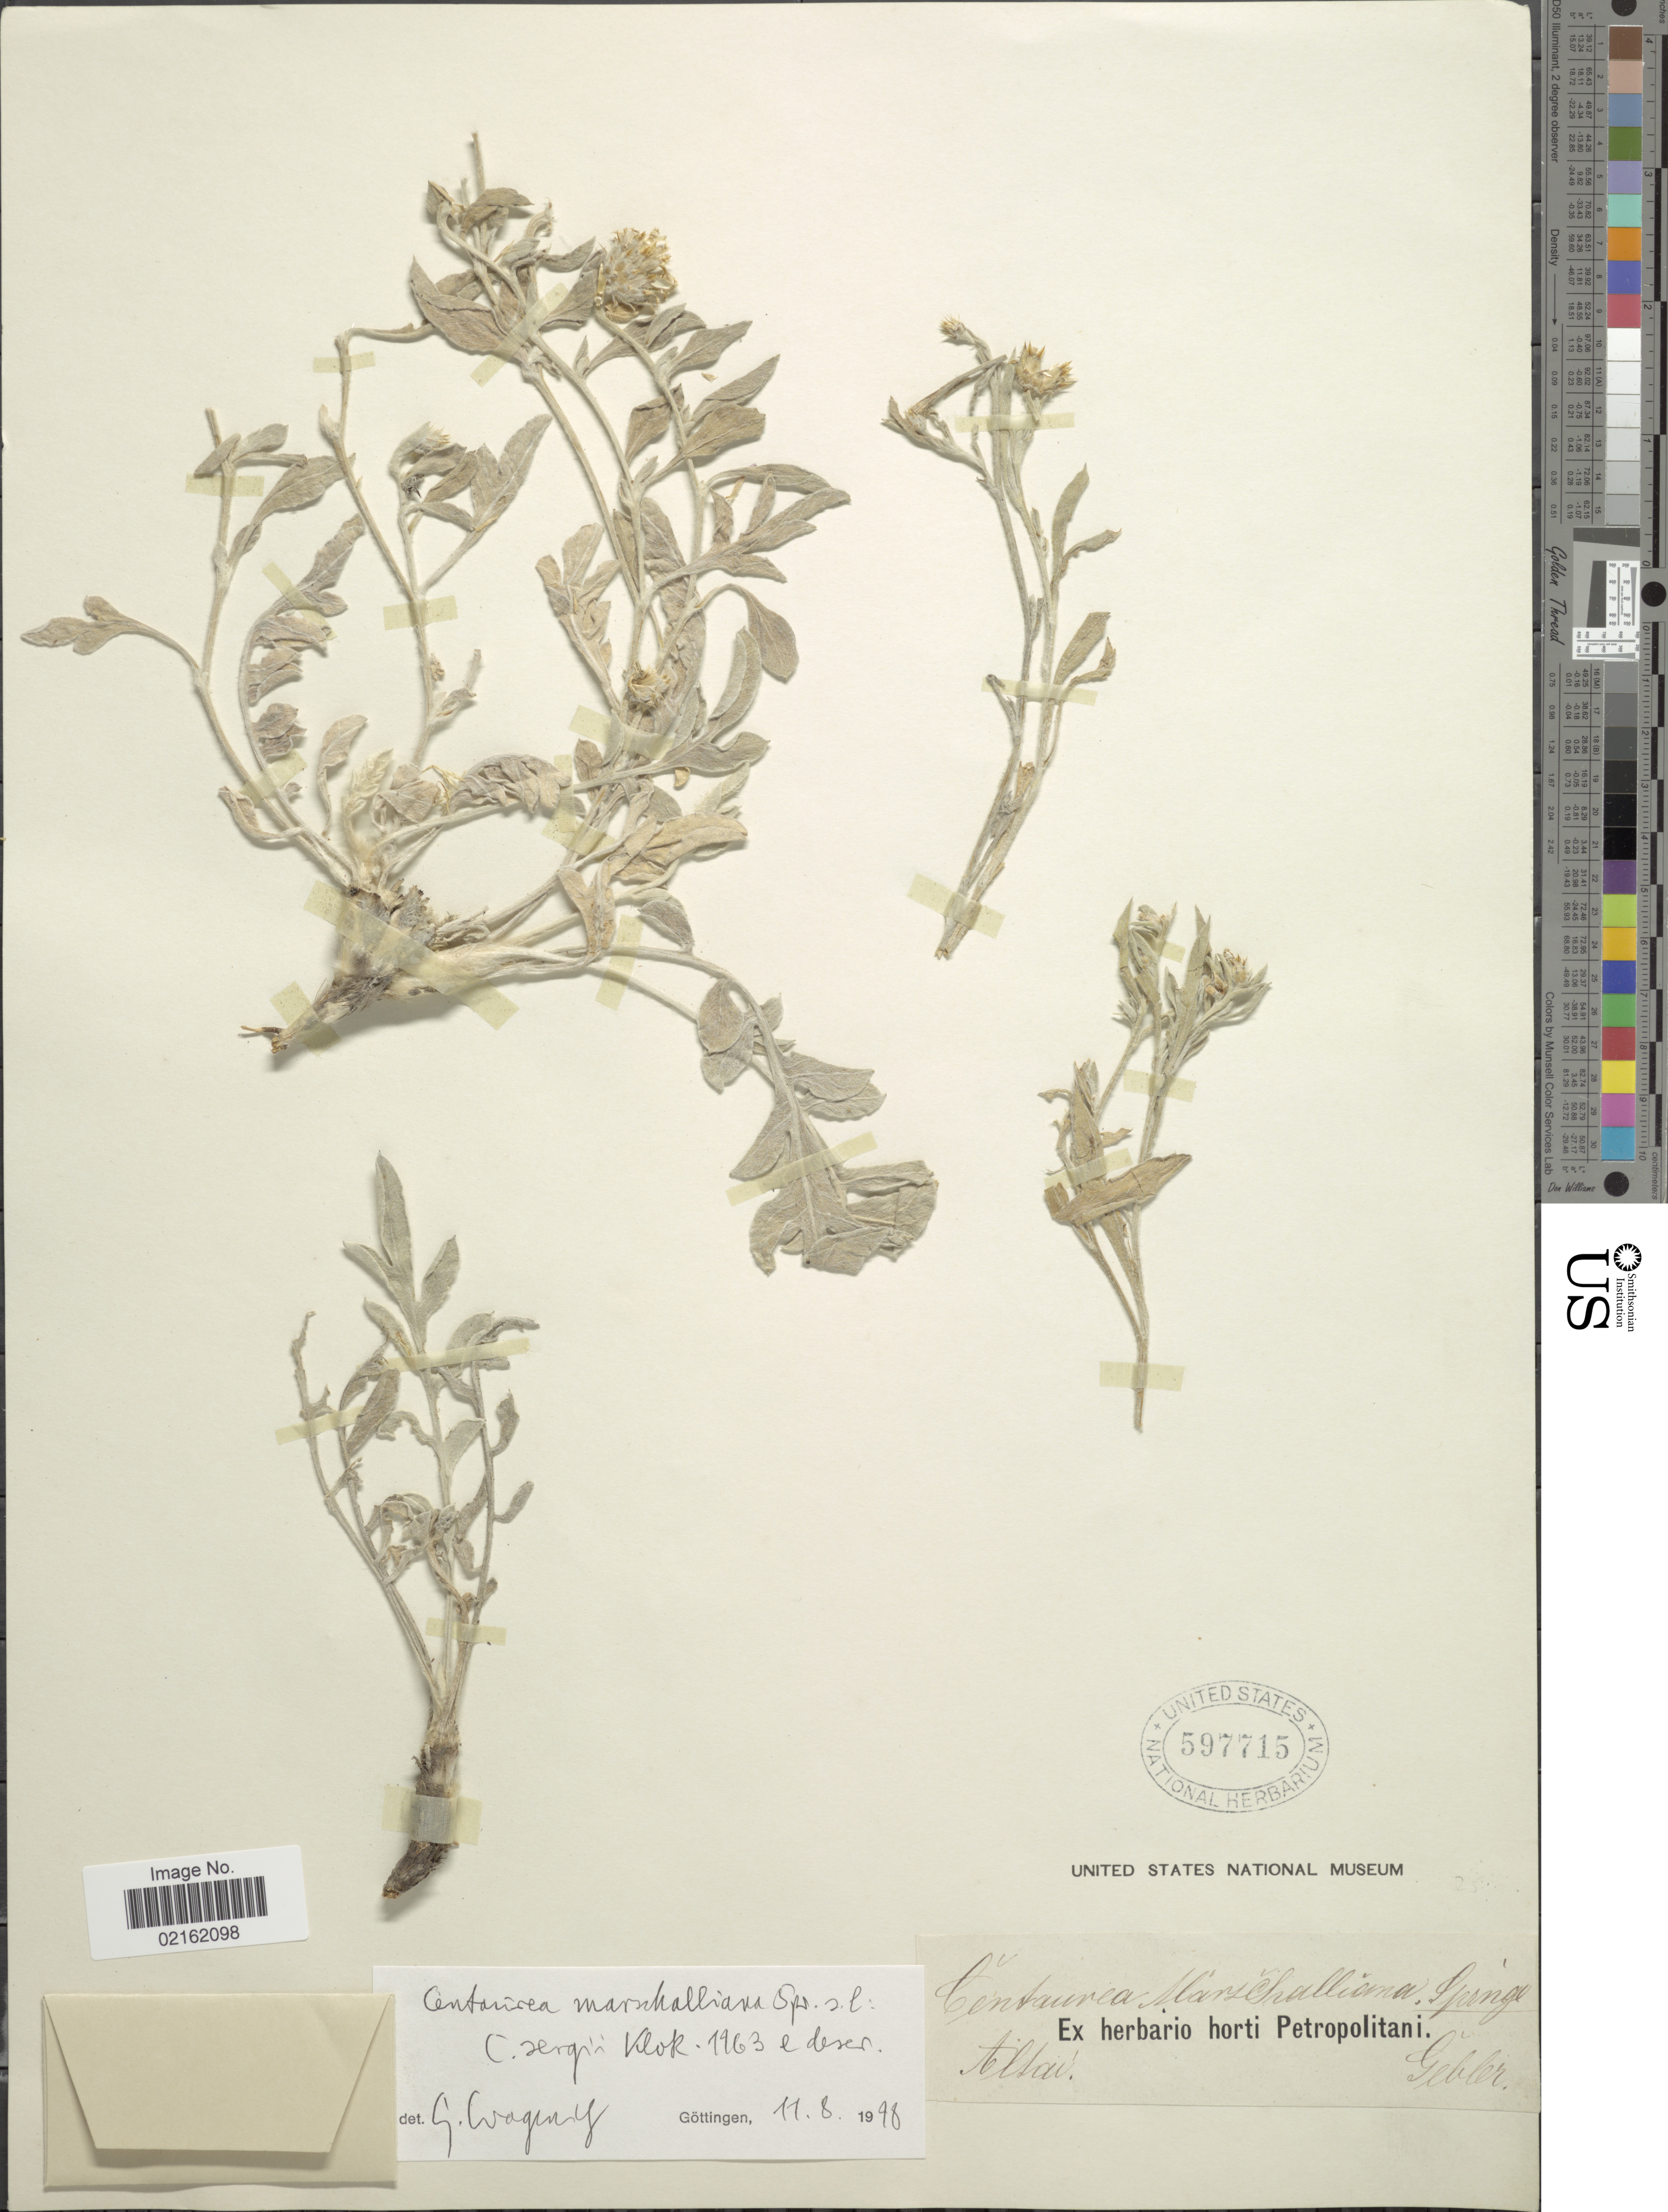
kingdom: Plantae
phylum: Tracheophyta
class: Magnoliopsida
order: Asterales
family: Asteraceae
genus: Psephellus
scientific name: Psephellus marschallianus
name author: (A. Spreng.) K. Koch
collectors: Gebler, --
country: Russian Federation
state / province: Altai Republic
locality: Altai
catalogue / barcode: US 597715